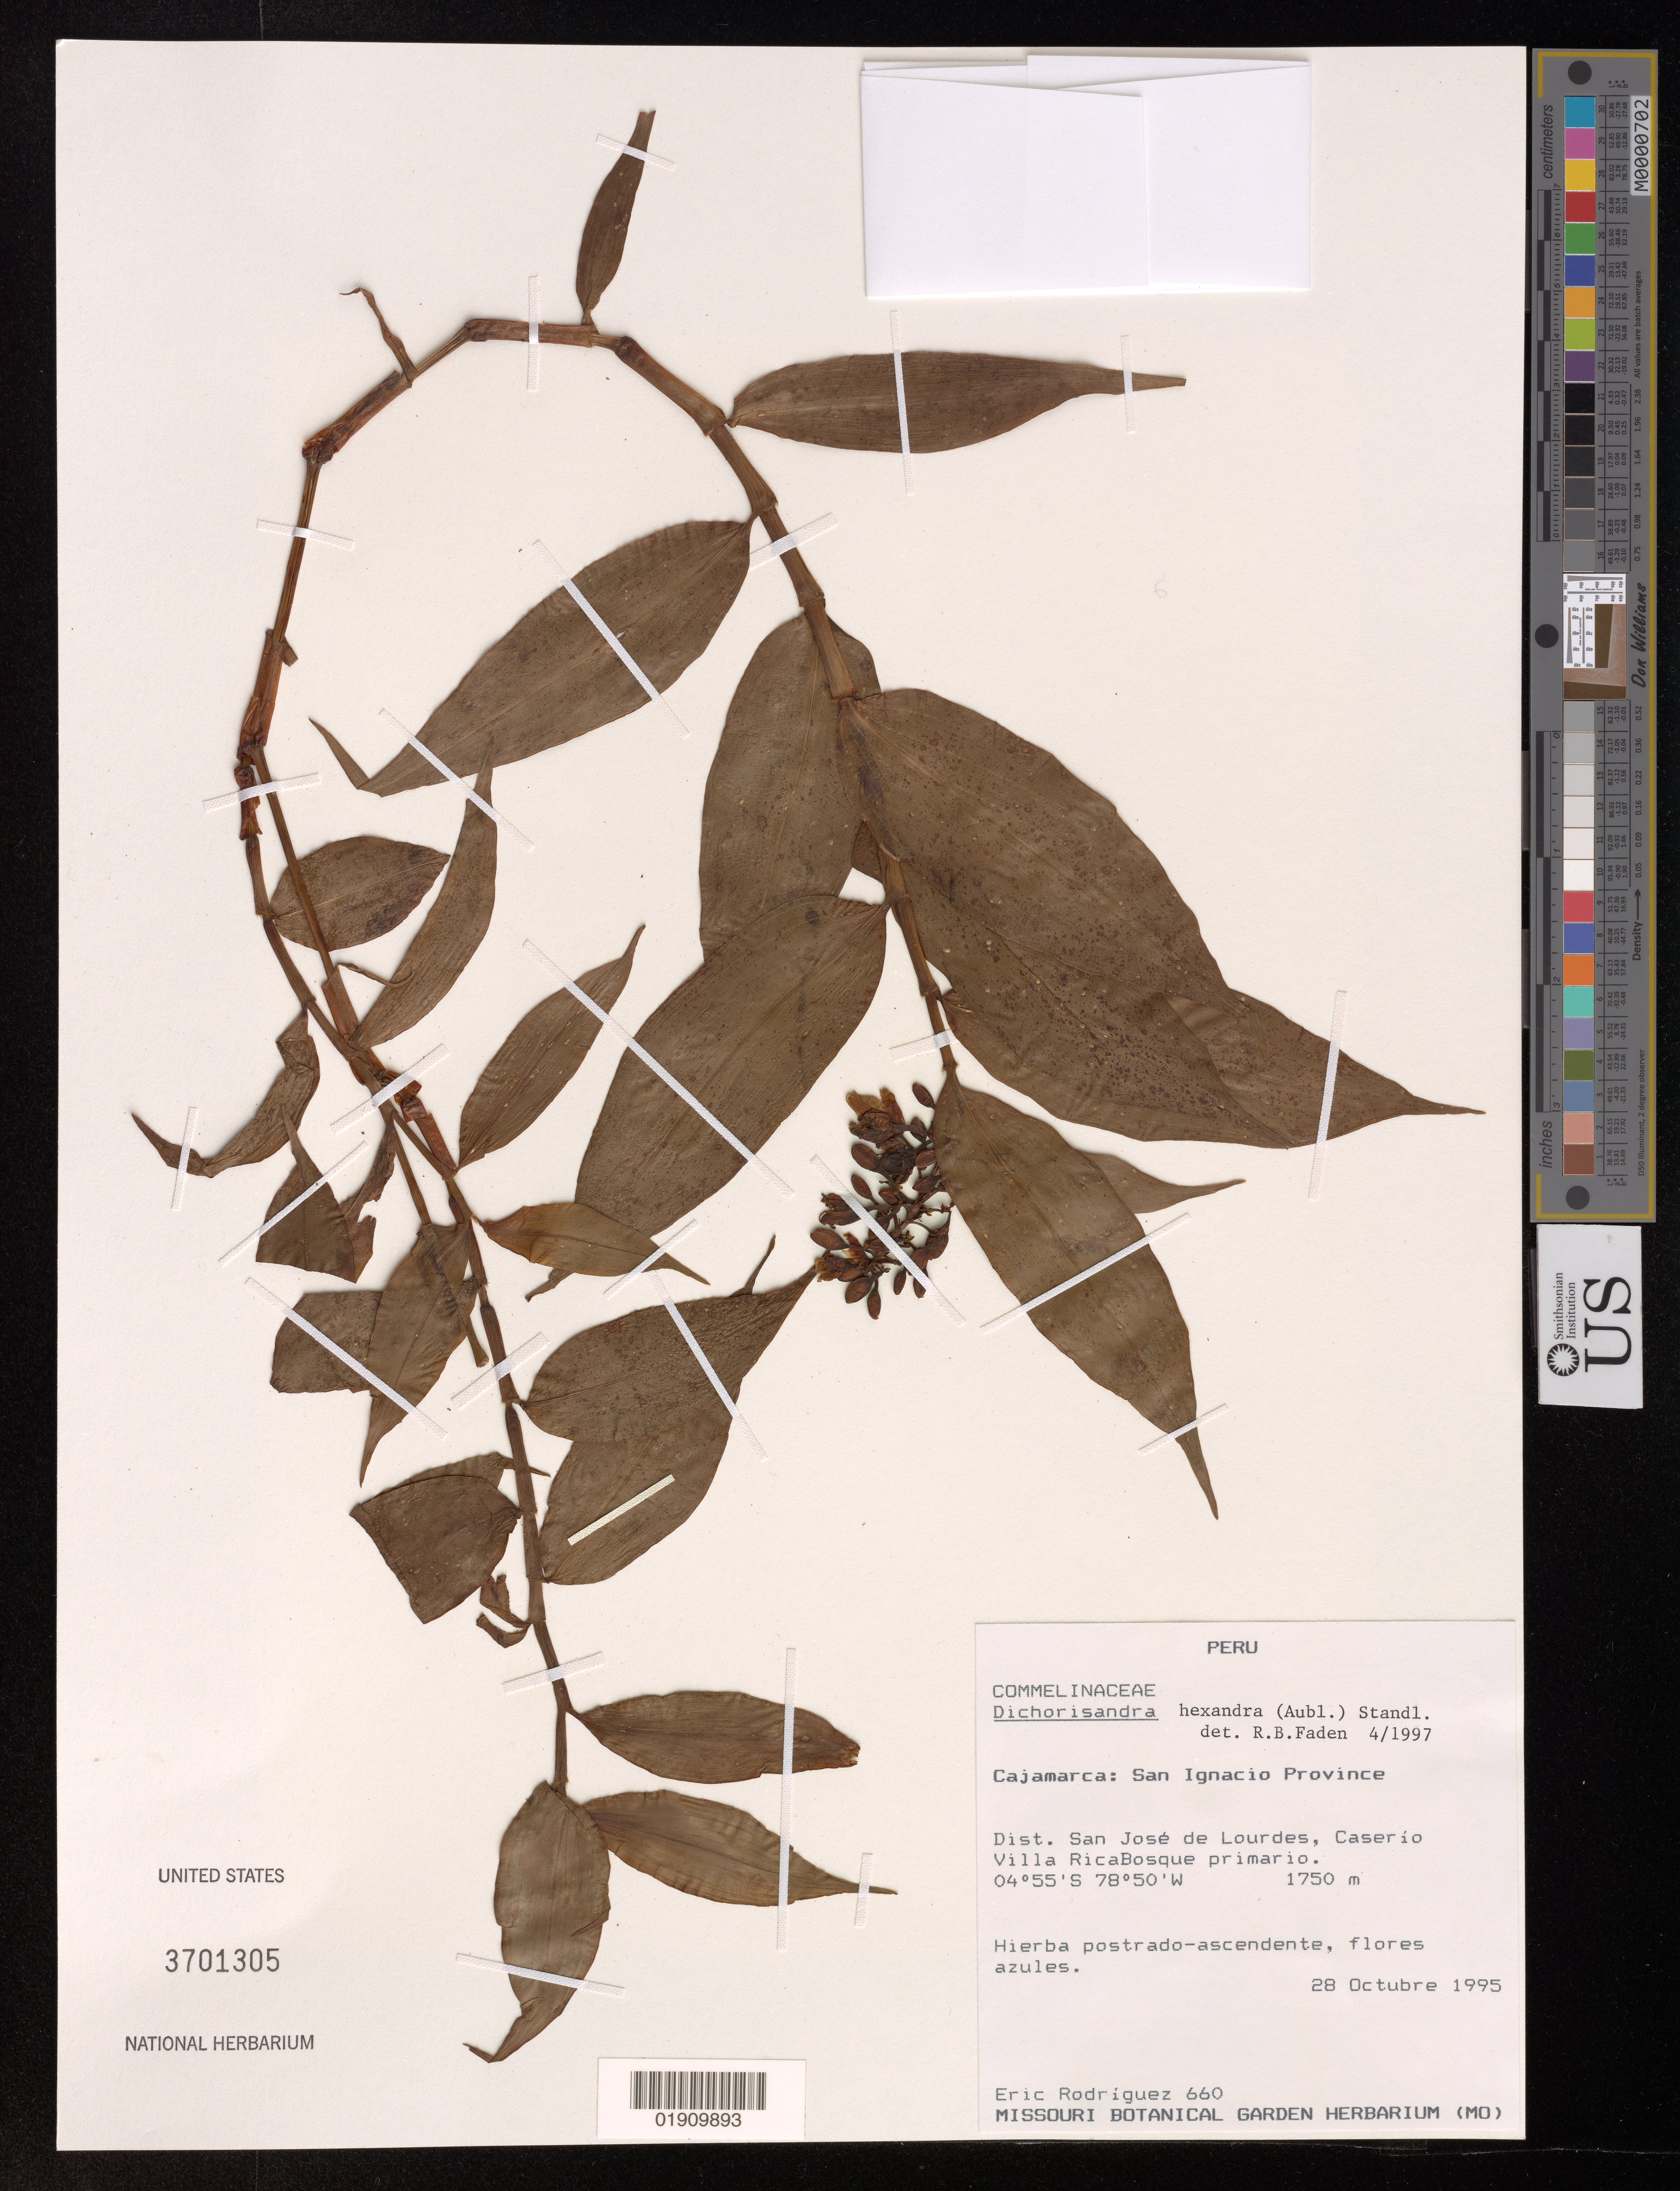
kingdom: Plantae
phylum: Tracheophyta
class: Liliopsida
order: Commelinales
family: Commelinaceae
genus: Dichorisandra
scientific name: Dichorisandra hexandra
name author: (Aubl.) Standl.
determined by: Faden, Robert B., (US), Smithsonian Institution - National Museum of Natural History (UNITED STATES)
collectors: E. Rodriguez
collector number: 660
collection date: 1995-10-28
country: Peru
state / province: Cajamarca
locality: Cajamarca: San Ignacio Province, Dist. San Jose de Lourdes, Caserio Volla RicaBosque primario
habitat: Bosque primario.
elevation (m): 1750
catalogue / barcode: US 3701305